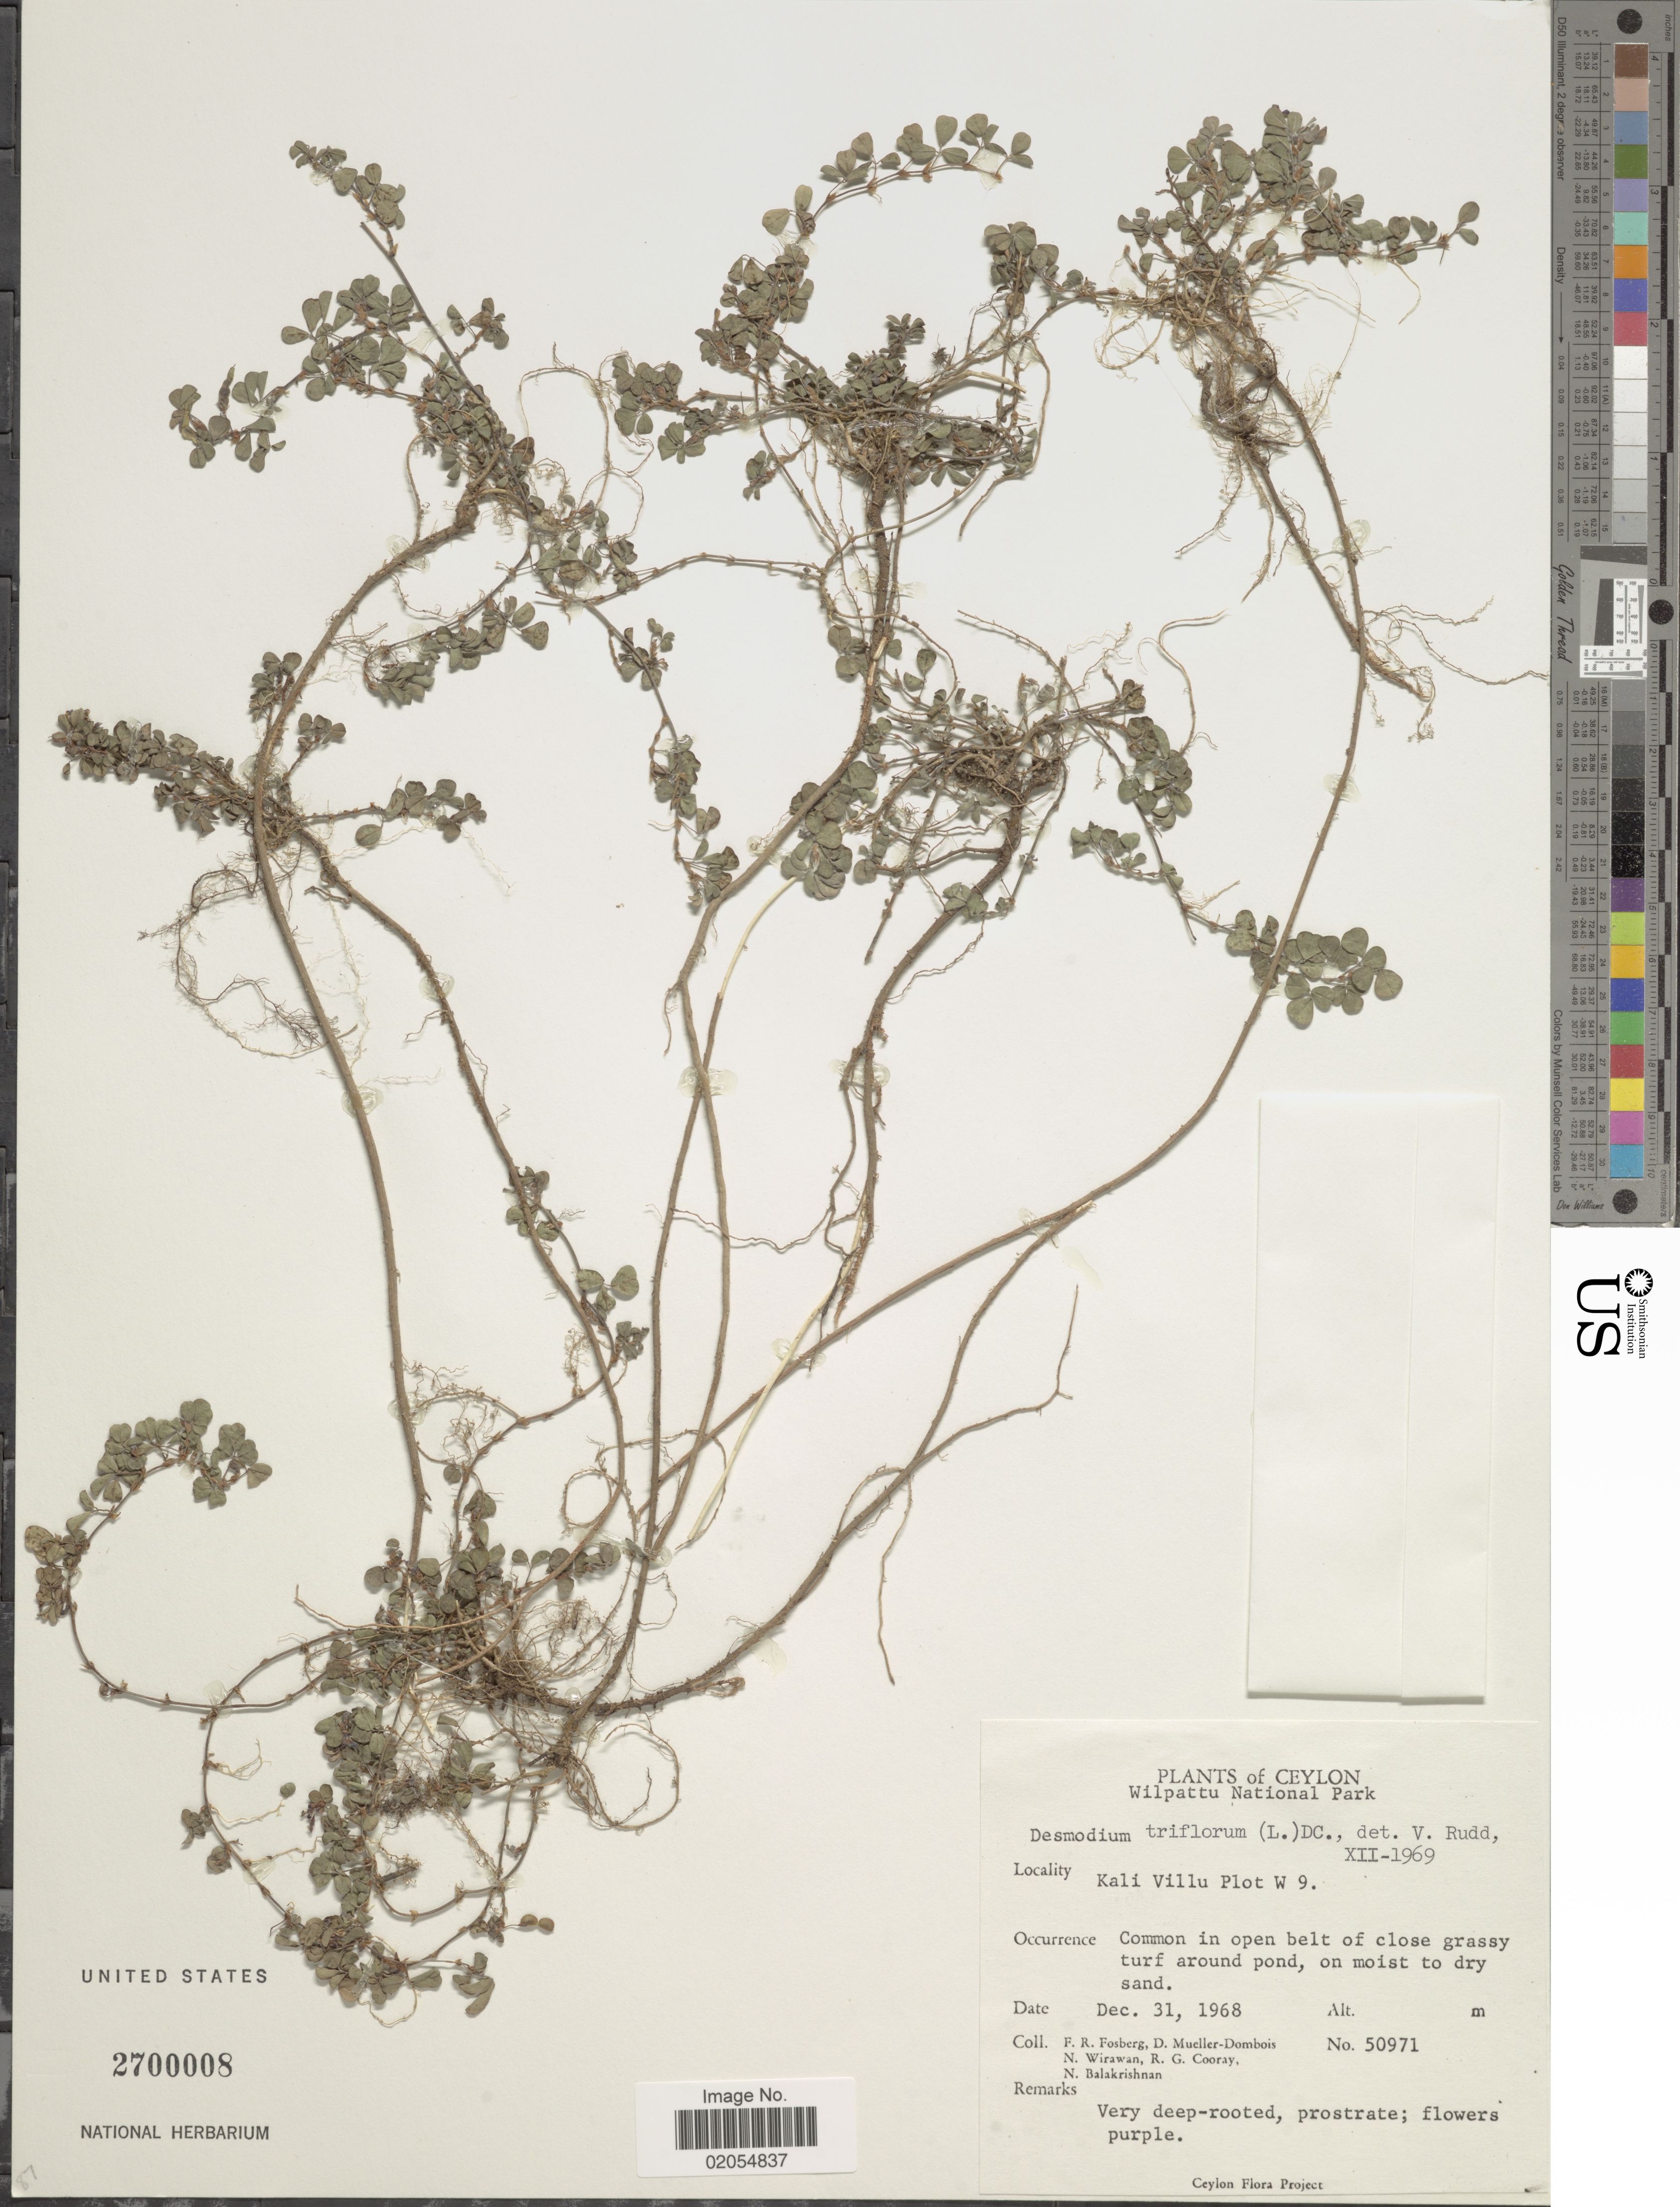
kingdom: Plantae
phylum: Tracheophyta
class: Magnoliopsida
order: Fabales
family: Fabaceae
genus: Grona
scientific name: Grona triflora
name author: (L.) H. Ohashi & K. Ohashi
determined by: Strong, Mark T., (BOT), Smithsonian Institution - National Museum of Natural History (UNITED STATES)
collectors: F. R. Fosberg, D. Mueller-Dombois, N. Wirawan, R. Cooray & N. Balakrishnan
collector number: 50971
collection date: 1968-12-31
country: Sri Lanka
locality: Ceylon, Wilpattu National Park, Kali Villu Plot W 9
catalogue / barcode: US 2700008